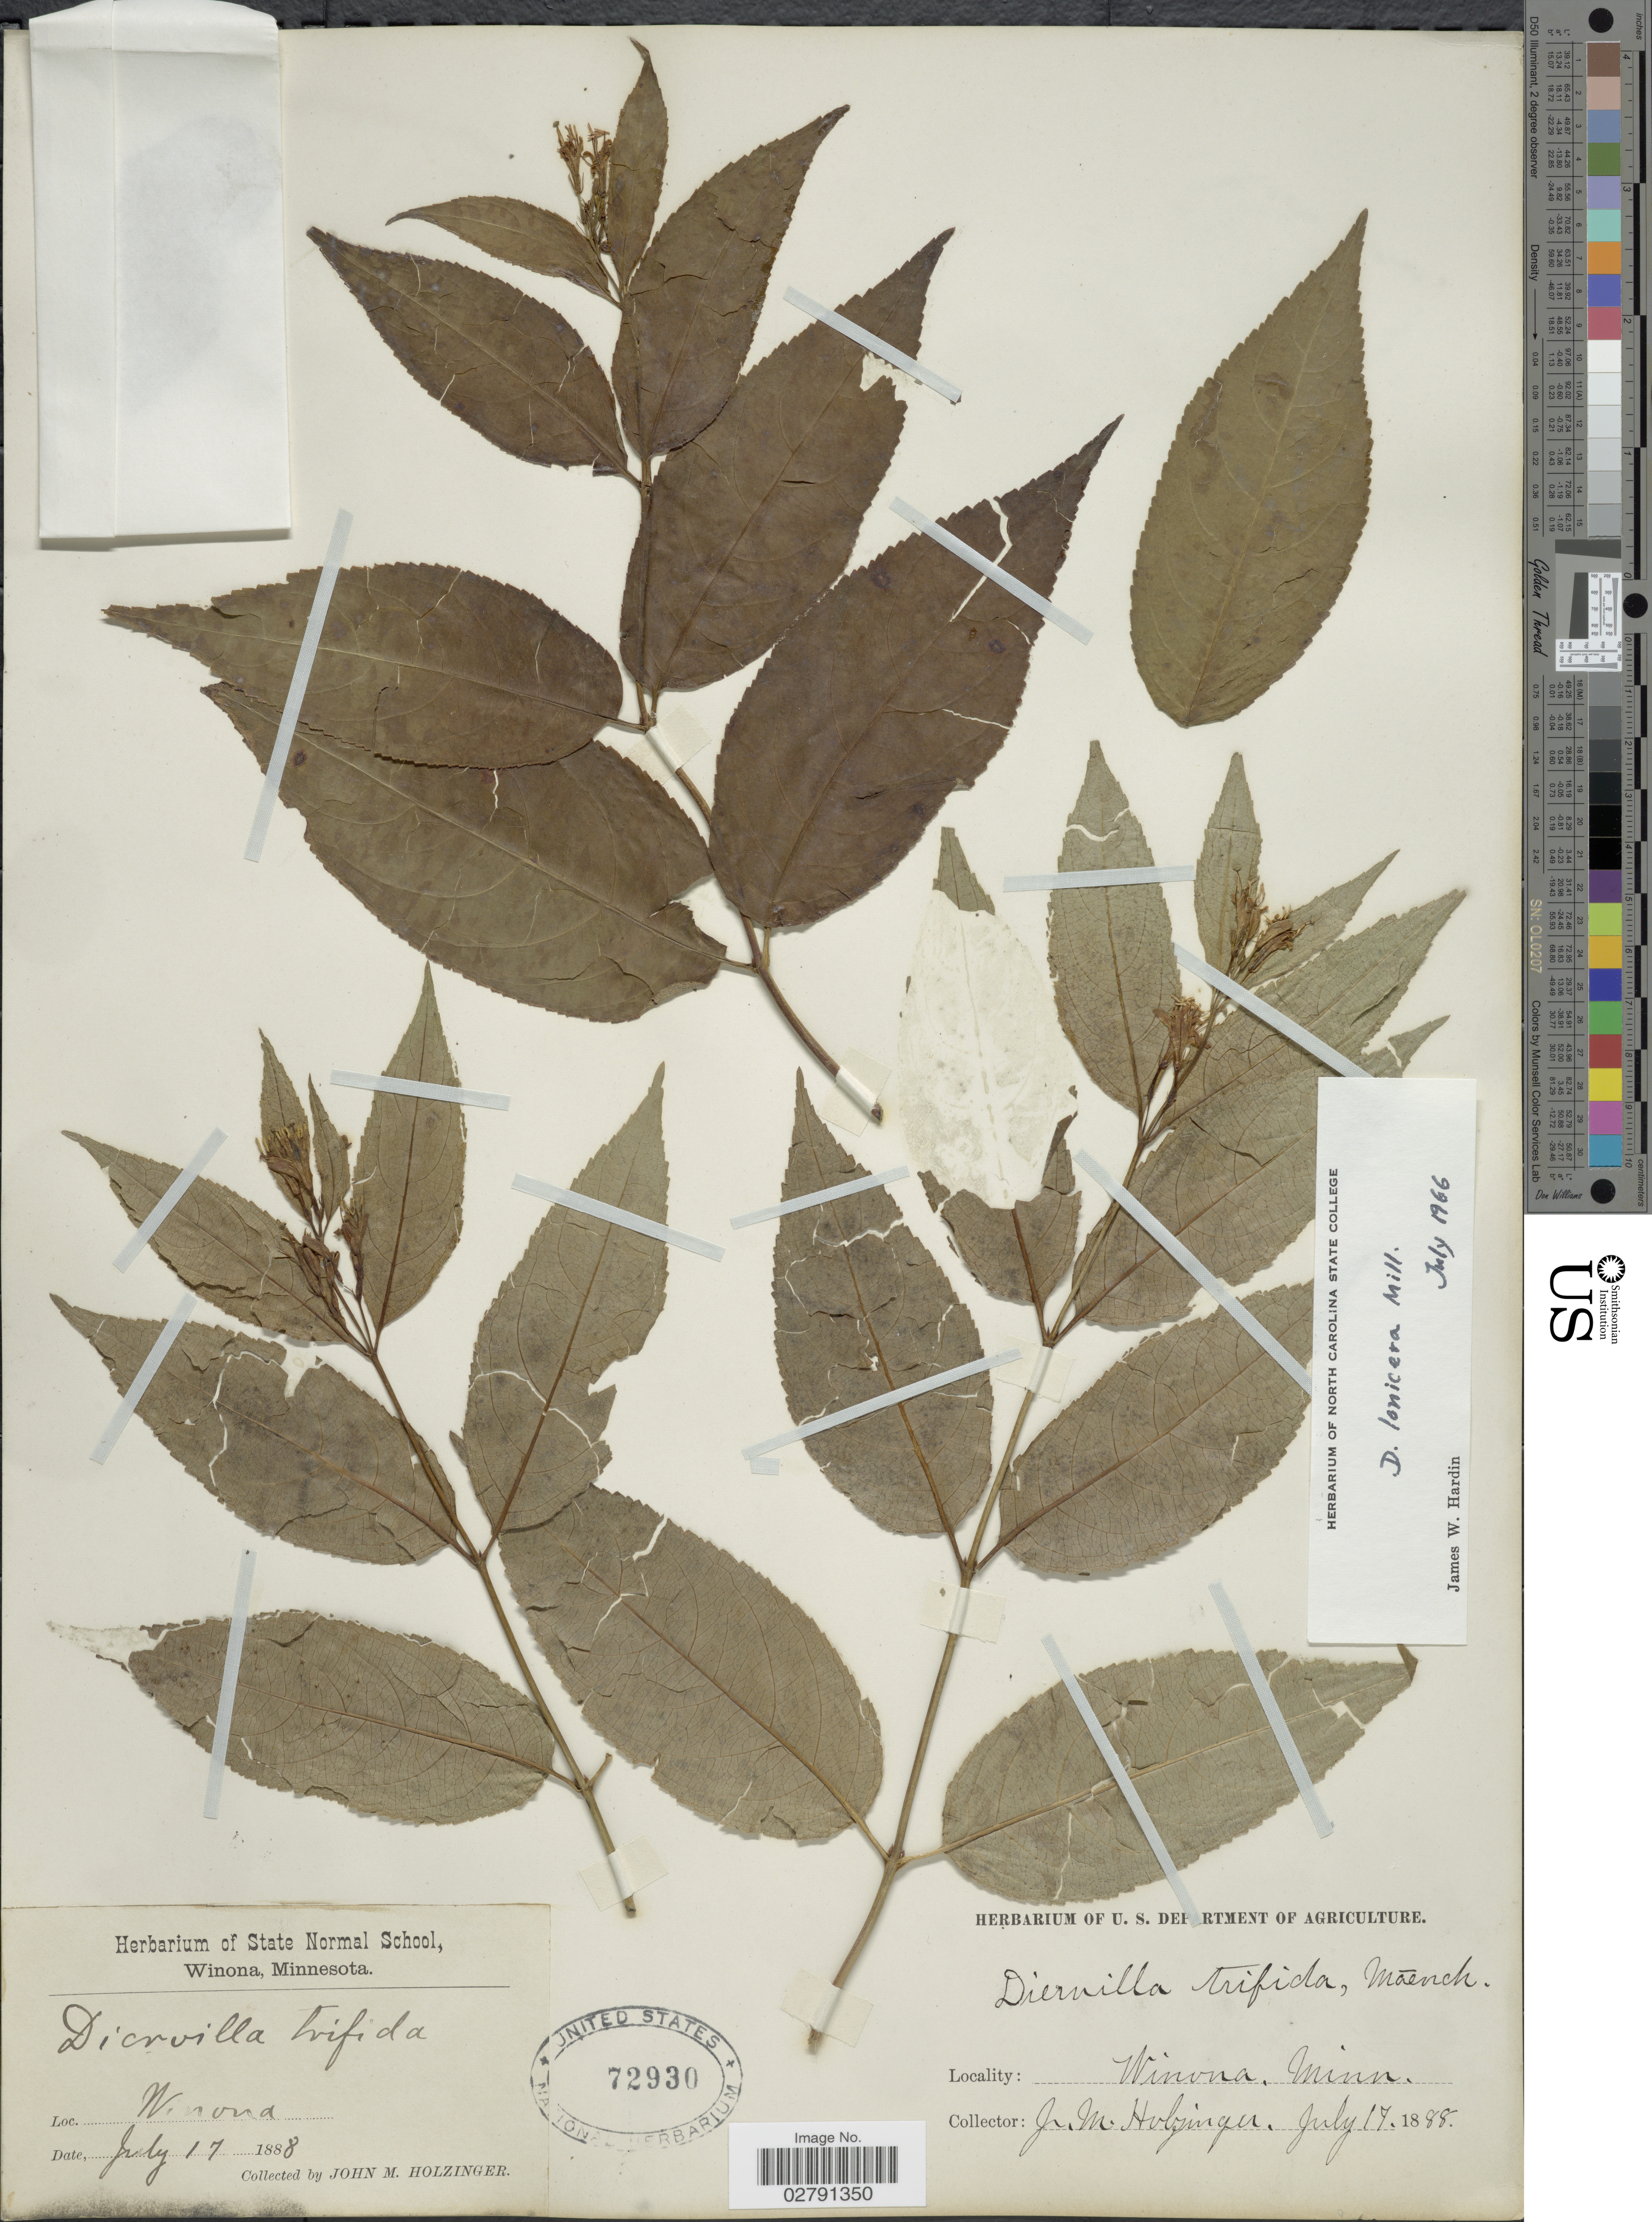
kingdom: Plantae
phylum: Tracheophyta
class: Magnoliopsida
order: Dipsacales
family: Caprifoliaceae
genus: Diervilla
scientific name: Diervilla lonicera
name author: Mill.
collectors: J. M. Holzinger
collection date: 1888-07-17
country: United States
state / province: Minnesota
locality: Winona.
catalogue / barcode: US 72930